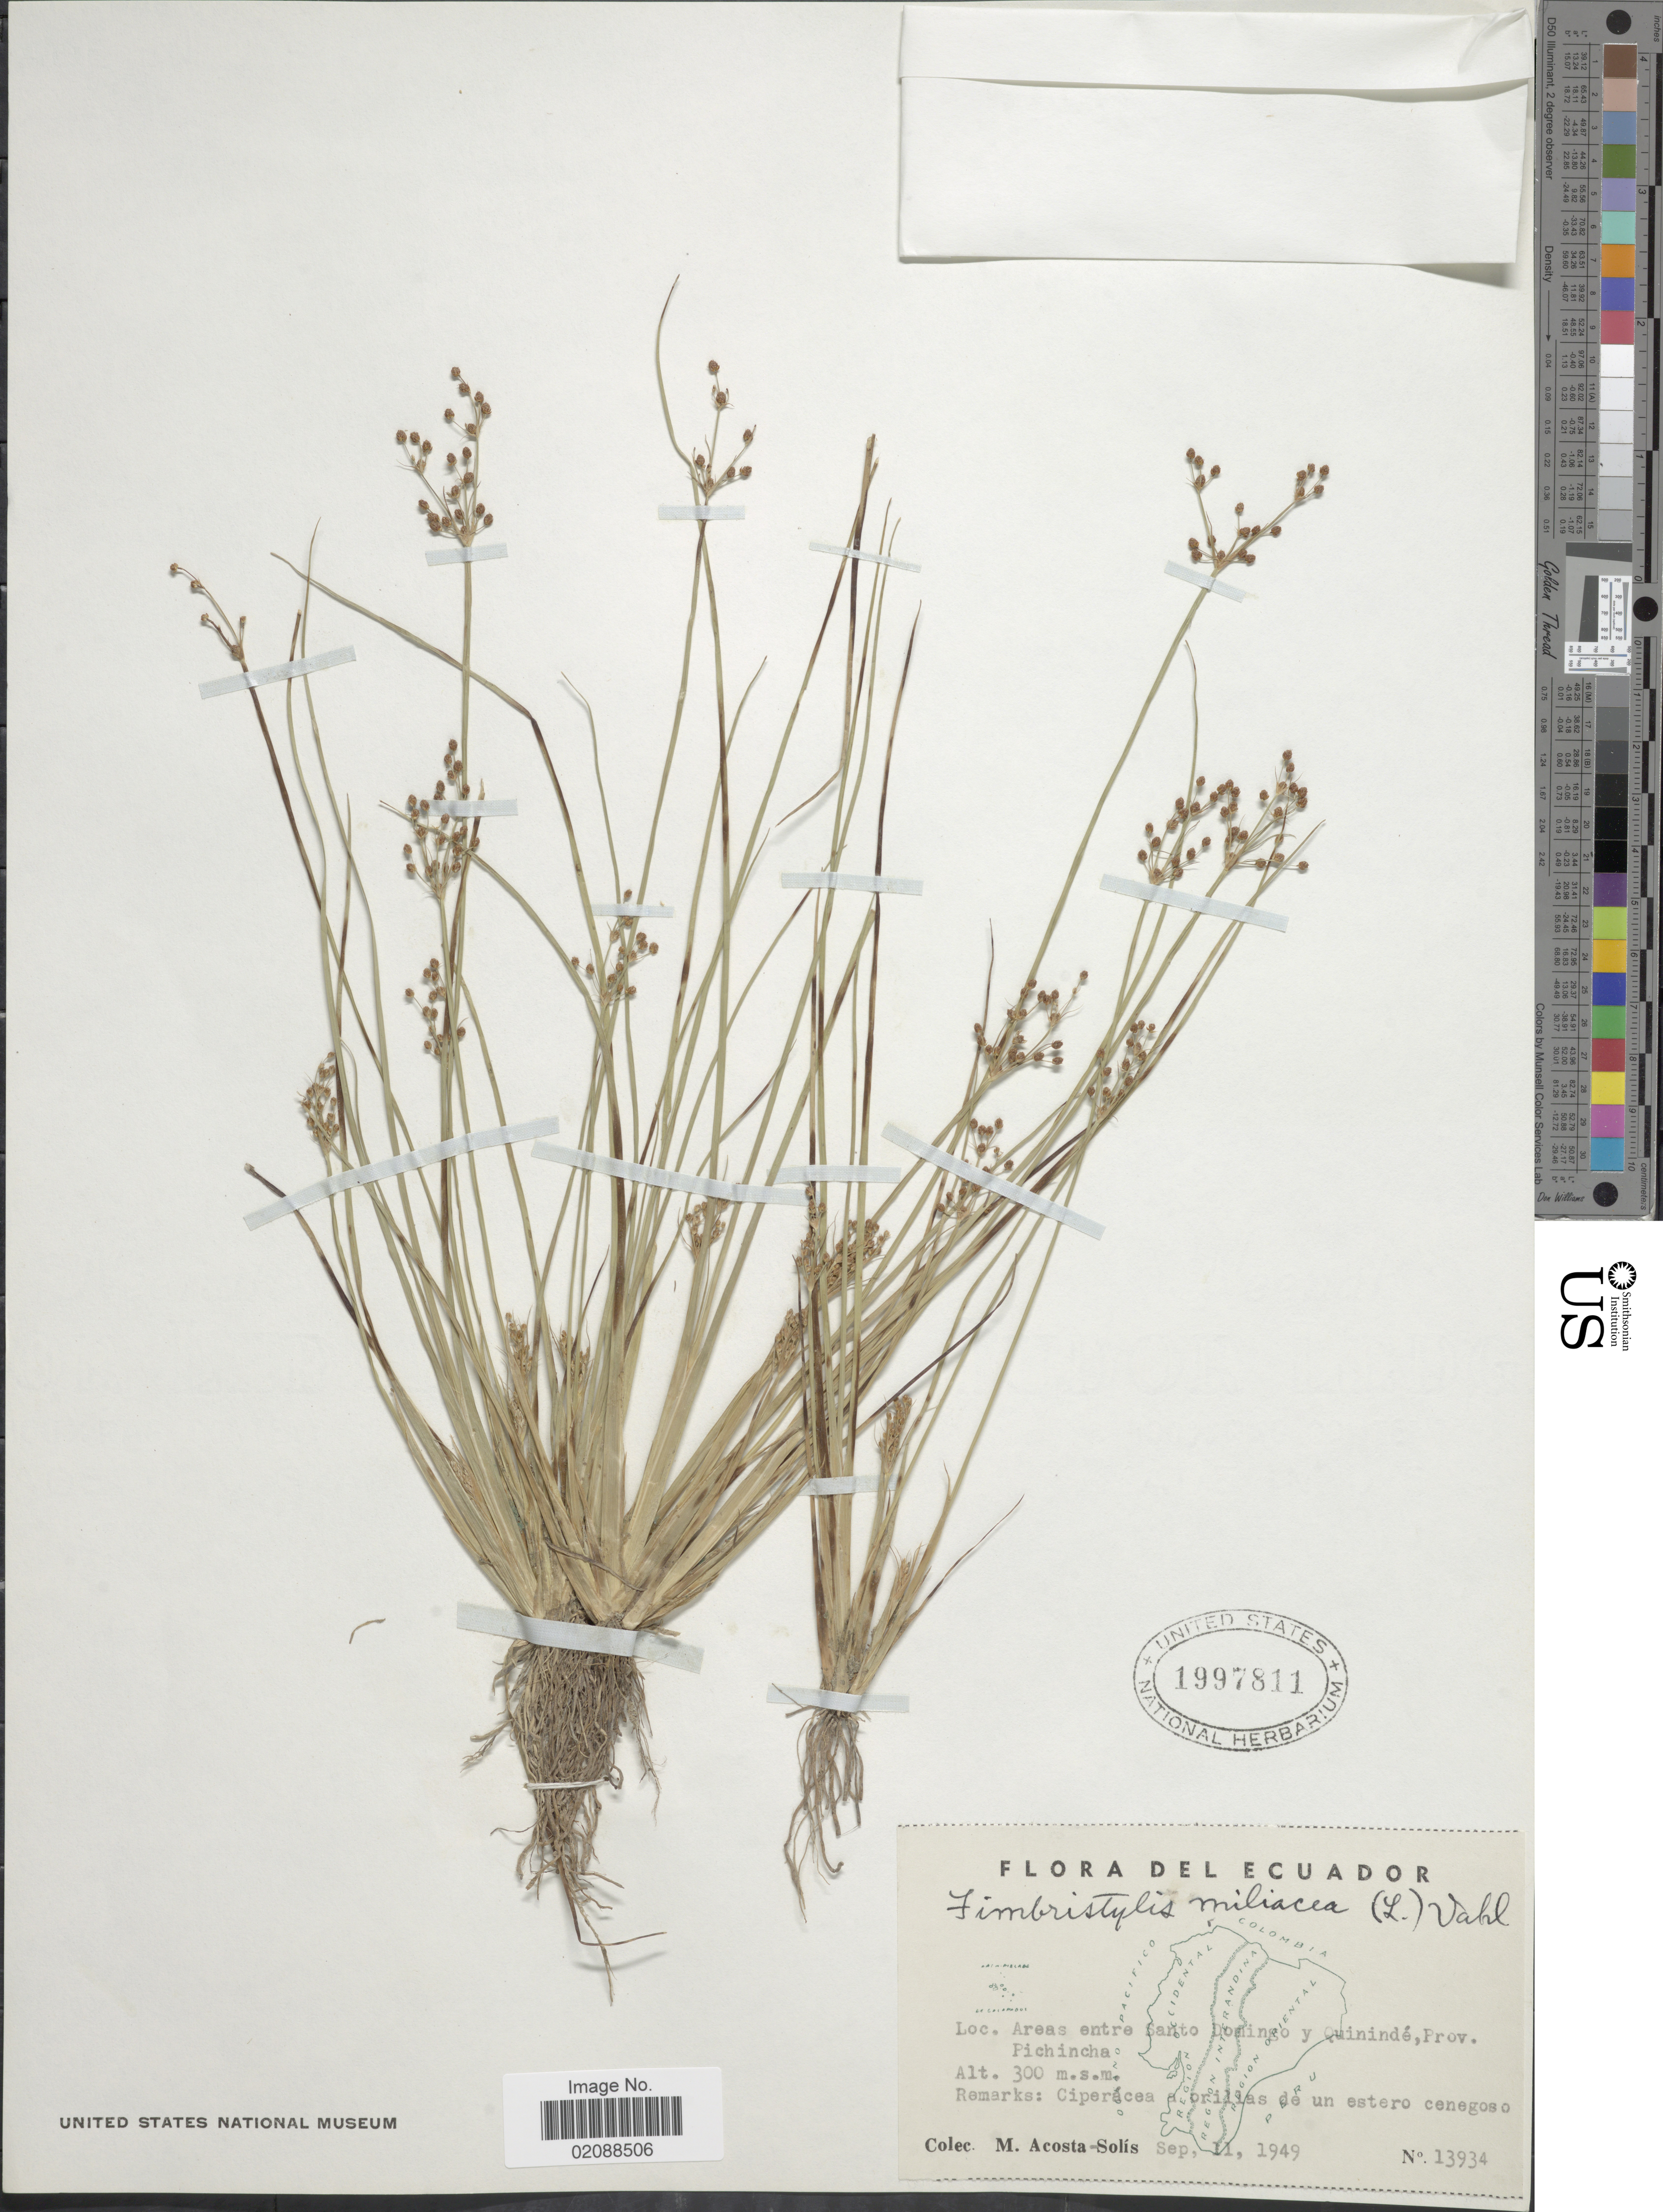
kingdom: Plantae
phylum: Tracheophyta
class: Liliopsida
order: Poales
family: Cyperaceae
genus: Fimbristylis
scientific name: Fimbristylis littoralis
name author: Gaudich.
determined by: Strong, M. T., (US), Smithsonian Institution - National Museum of Natural History (UNITED STATES)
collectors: M. Acosta Solis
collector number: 13934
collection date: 1949-09-11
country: Ecuador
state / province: Pichincha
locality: Areas entre Santo Domingo y Quininde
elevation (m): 300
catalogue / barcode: US 1997811